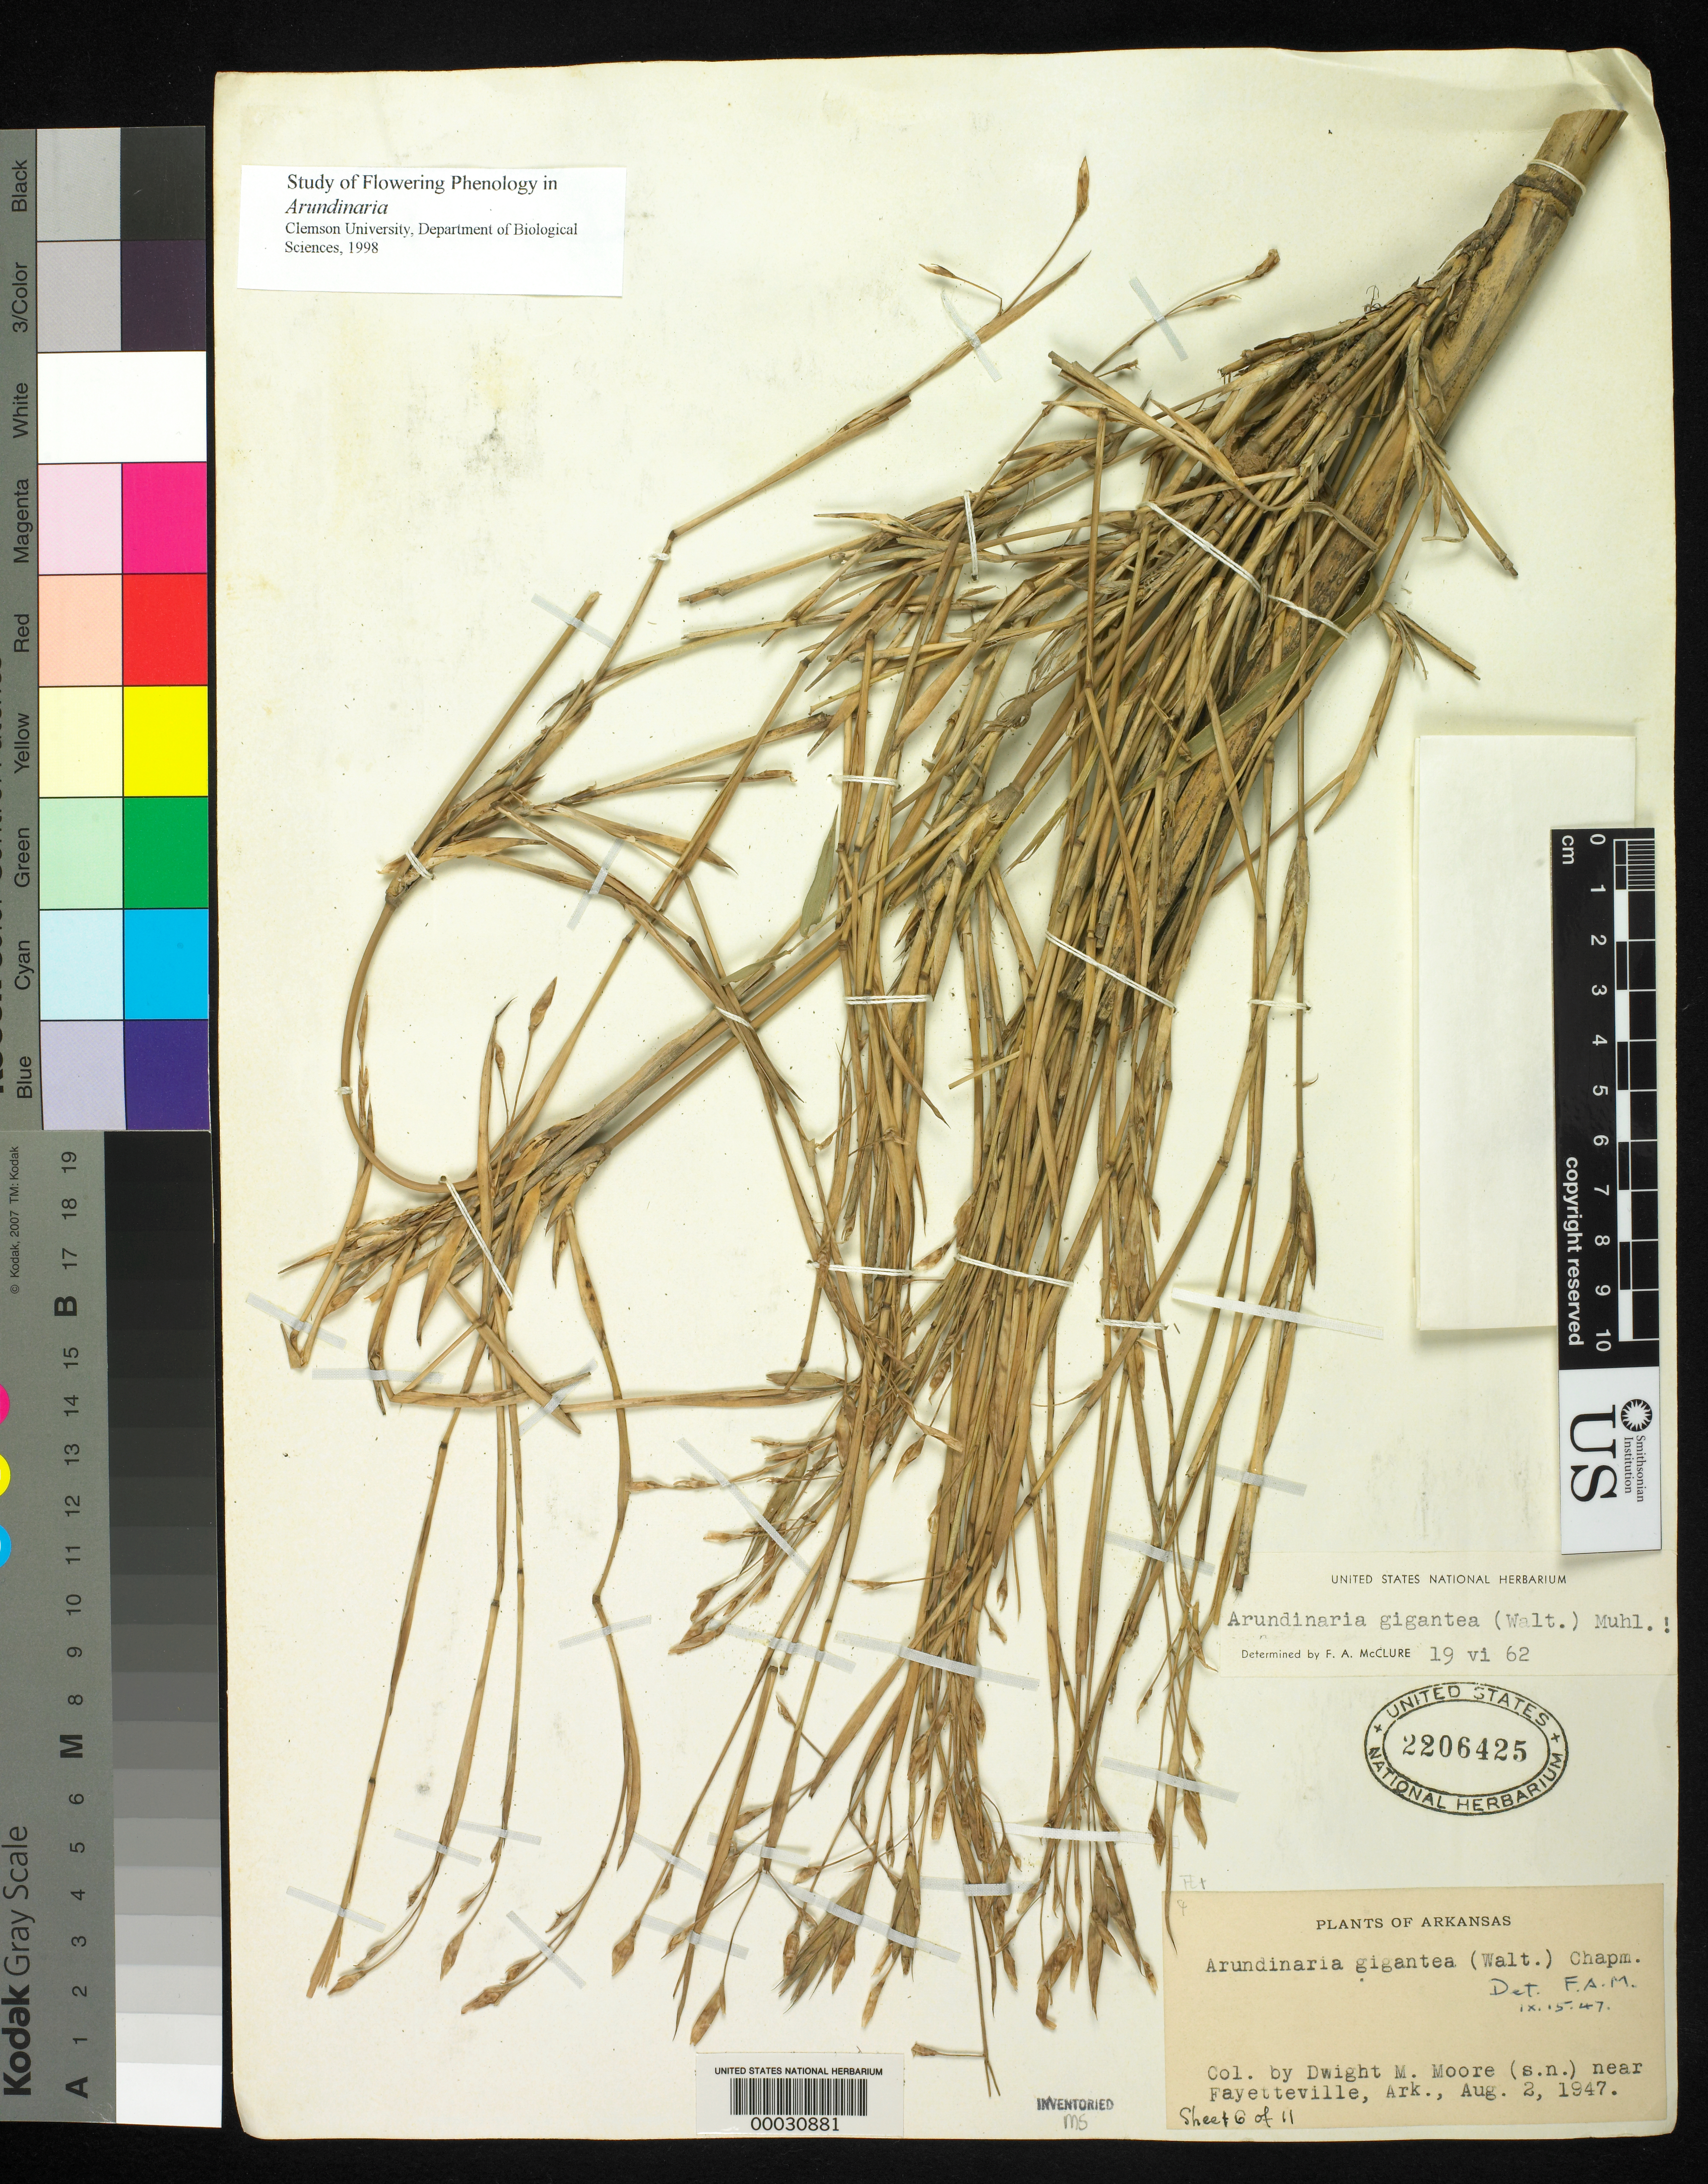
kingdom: Plantae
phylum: Tracheophyta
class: Liliopsida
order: Poales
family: Poaceae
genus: Arundinaria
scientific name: Arundinaria gigantea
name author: (Walter) Muhl.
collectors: D. Moore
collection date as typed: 02 Aug 1947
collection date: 1947-08-02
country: United States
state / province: Arkansas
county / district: Washington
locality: Fayetterville, white river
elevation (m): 336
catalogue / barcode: US 2206425